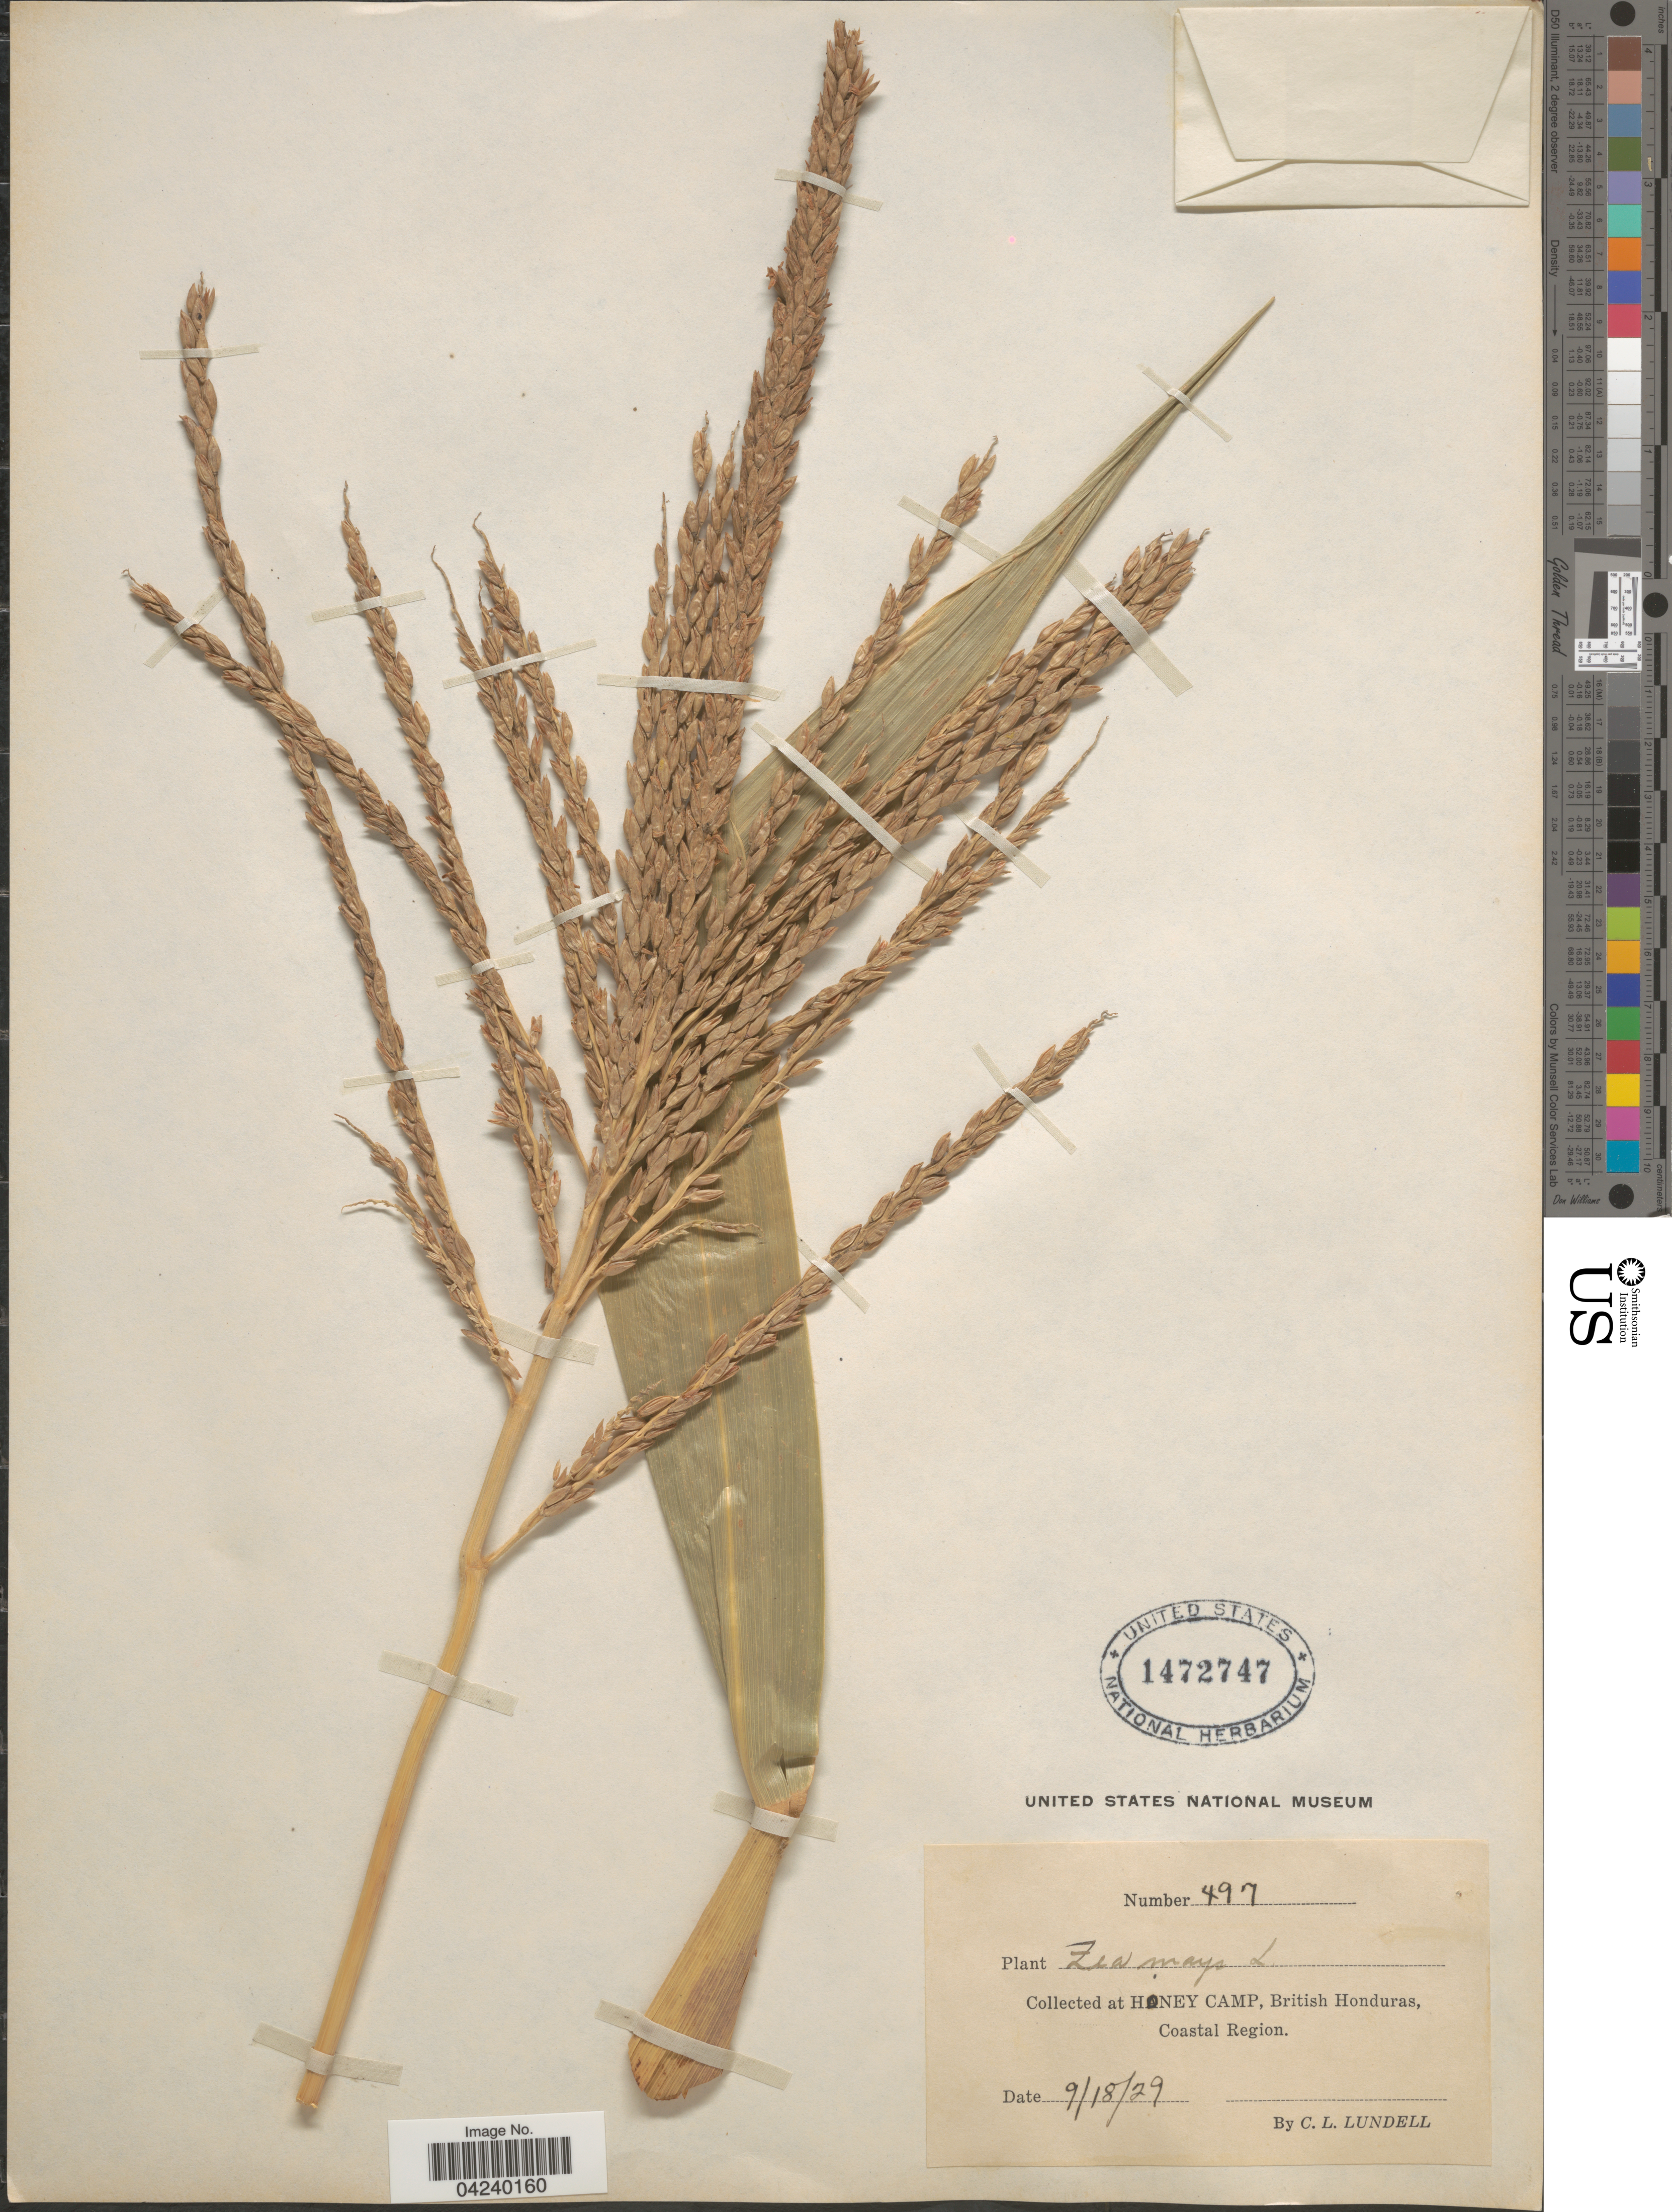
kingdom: Plantae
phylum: Tracheophyta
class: Liliopsida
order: Poales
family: Poaceae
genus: Zea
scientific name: Zea mays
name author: L.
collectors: C. L. Lundell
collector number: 497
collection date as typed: Transcribed d/m/y: 18/9/29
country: Belize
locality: At Honey Camp, British Honduras, Coastal Region.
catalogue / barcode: US 1472747